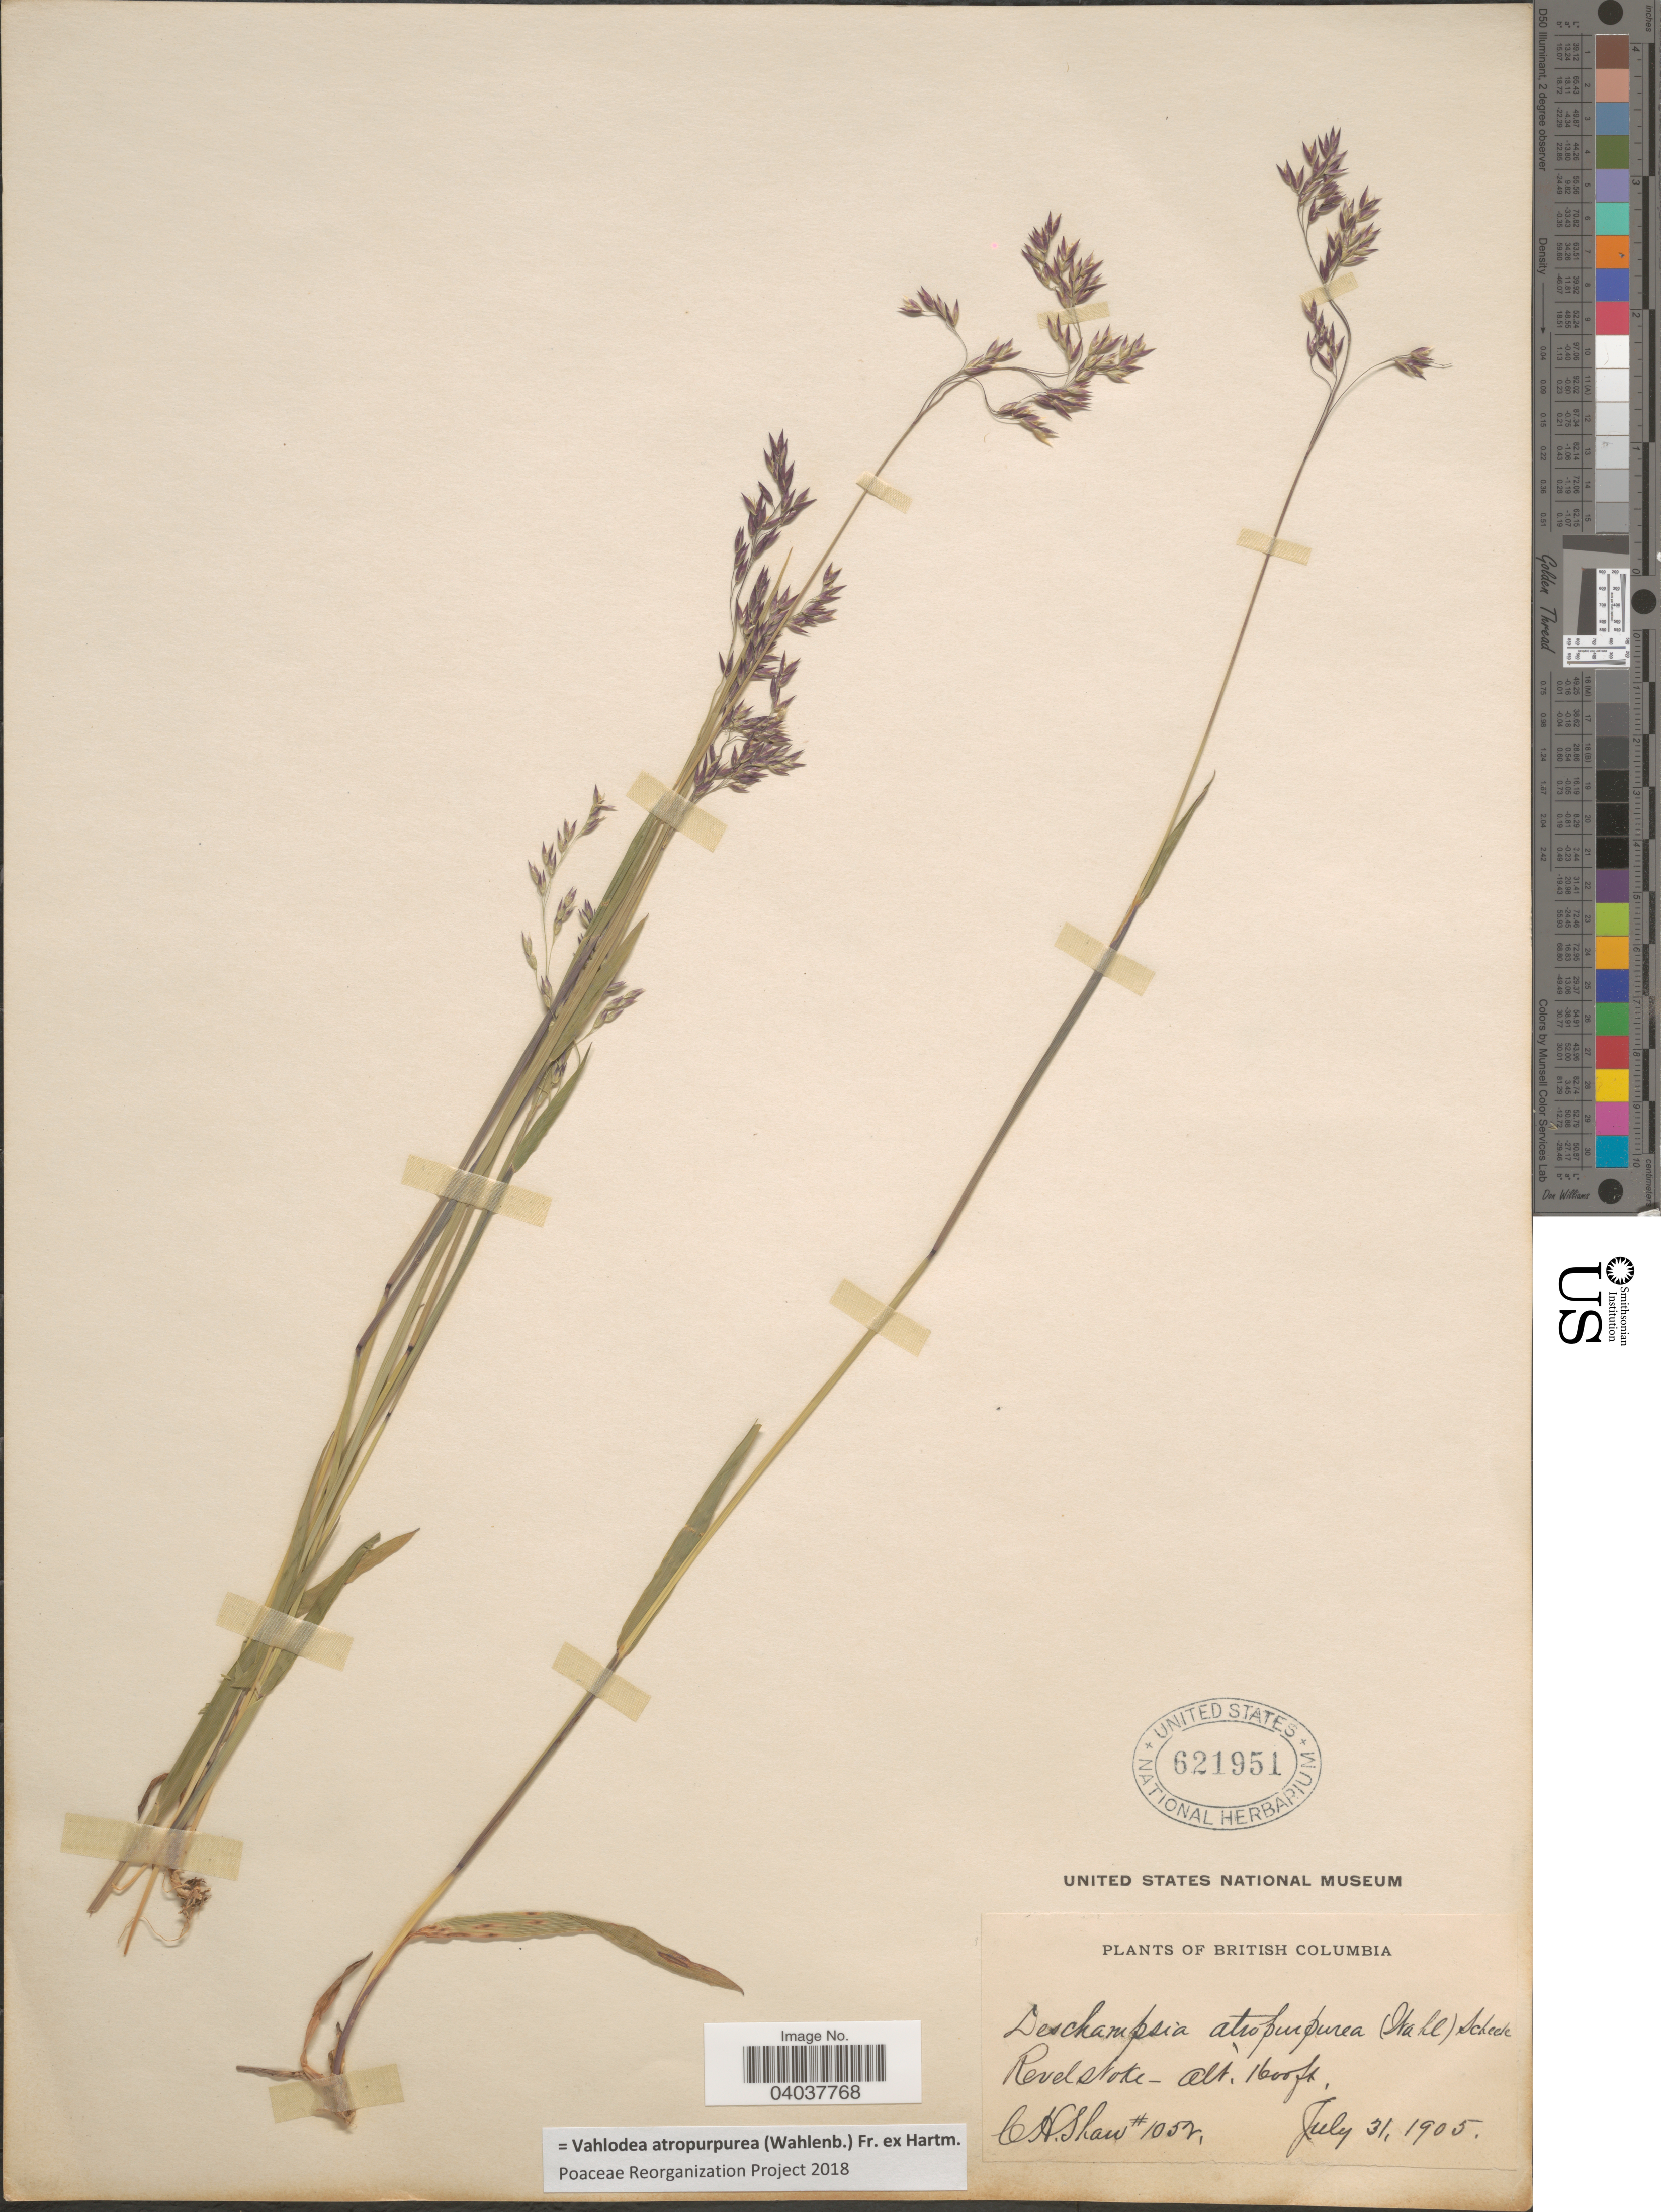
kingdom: Plantae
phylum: Tracheophyta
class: Liliopsida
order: Poales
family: Poaceae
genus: Vahlodea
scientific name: Vahlodea atropurpurea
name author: (Wahlenb.) Fr. ex Hartm.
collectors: C. H. Shaw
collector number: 1052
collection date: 1905-07-31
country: Canada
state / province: British Columbia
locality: Revelstoke.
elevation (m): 488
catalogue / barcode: US 621951